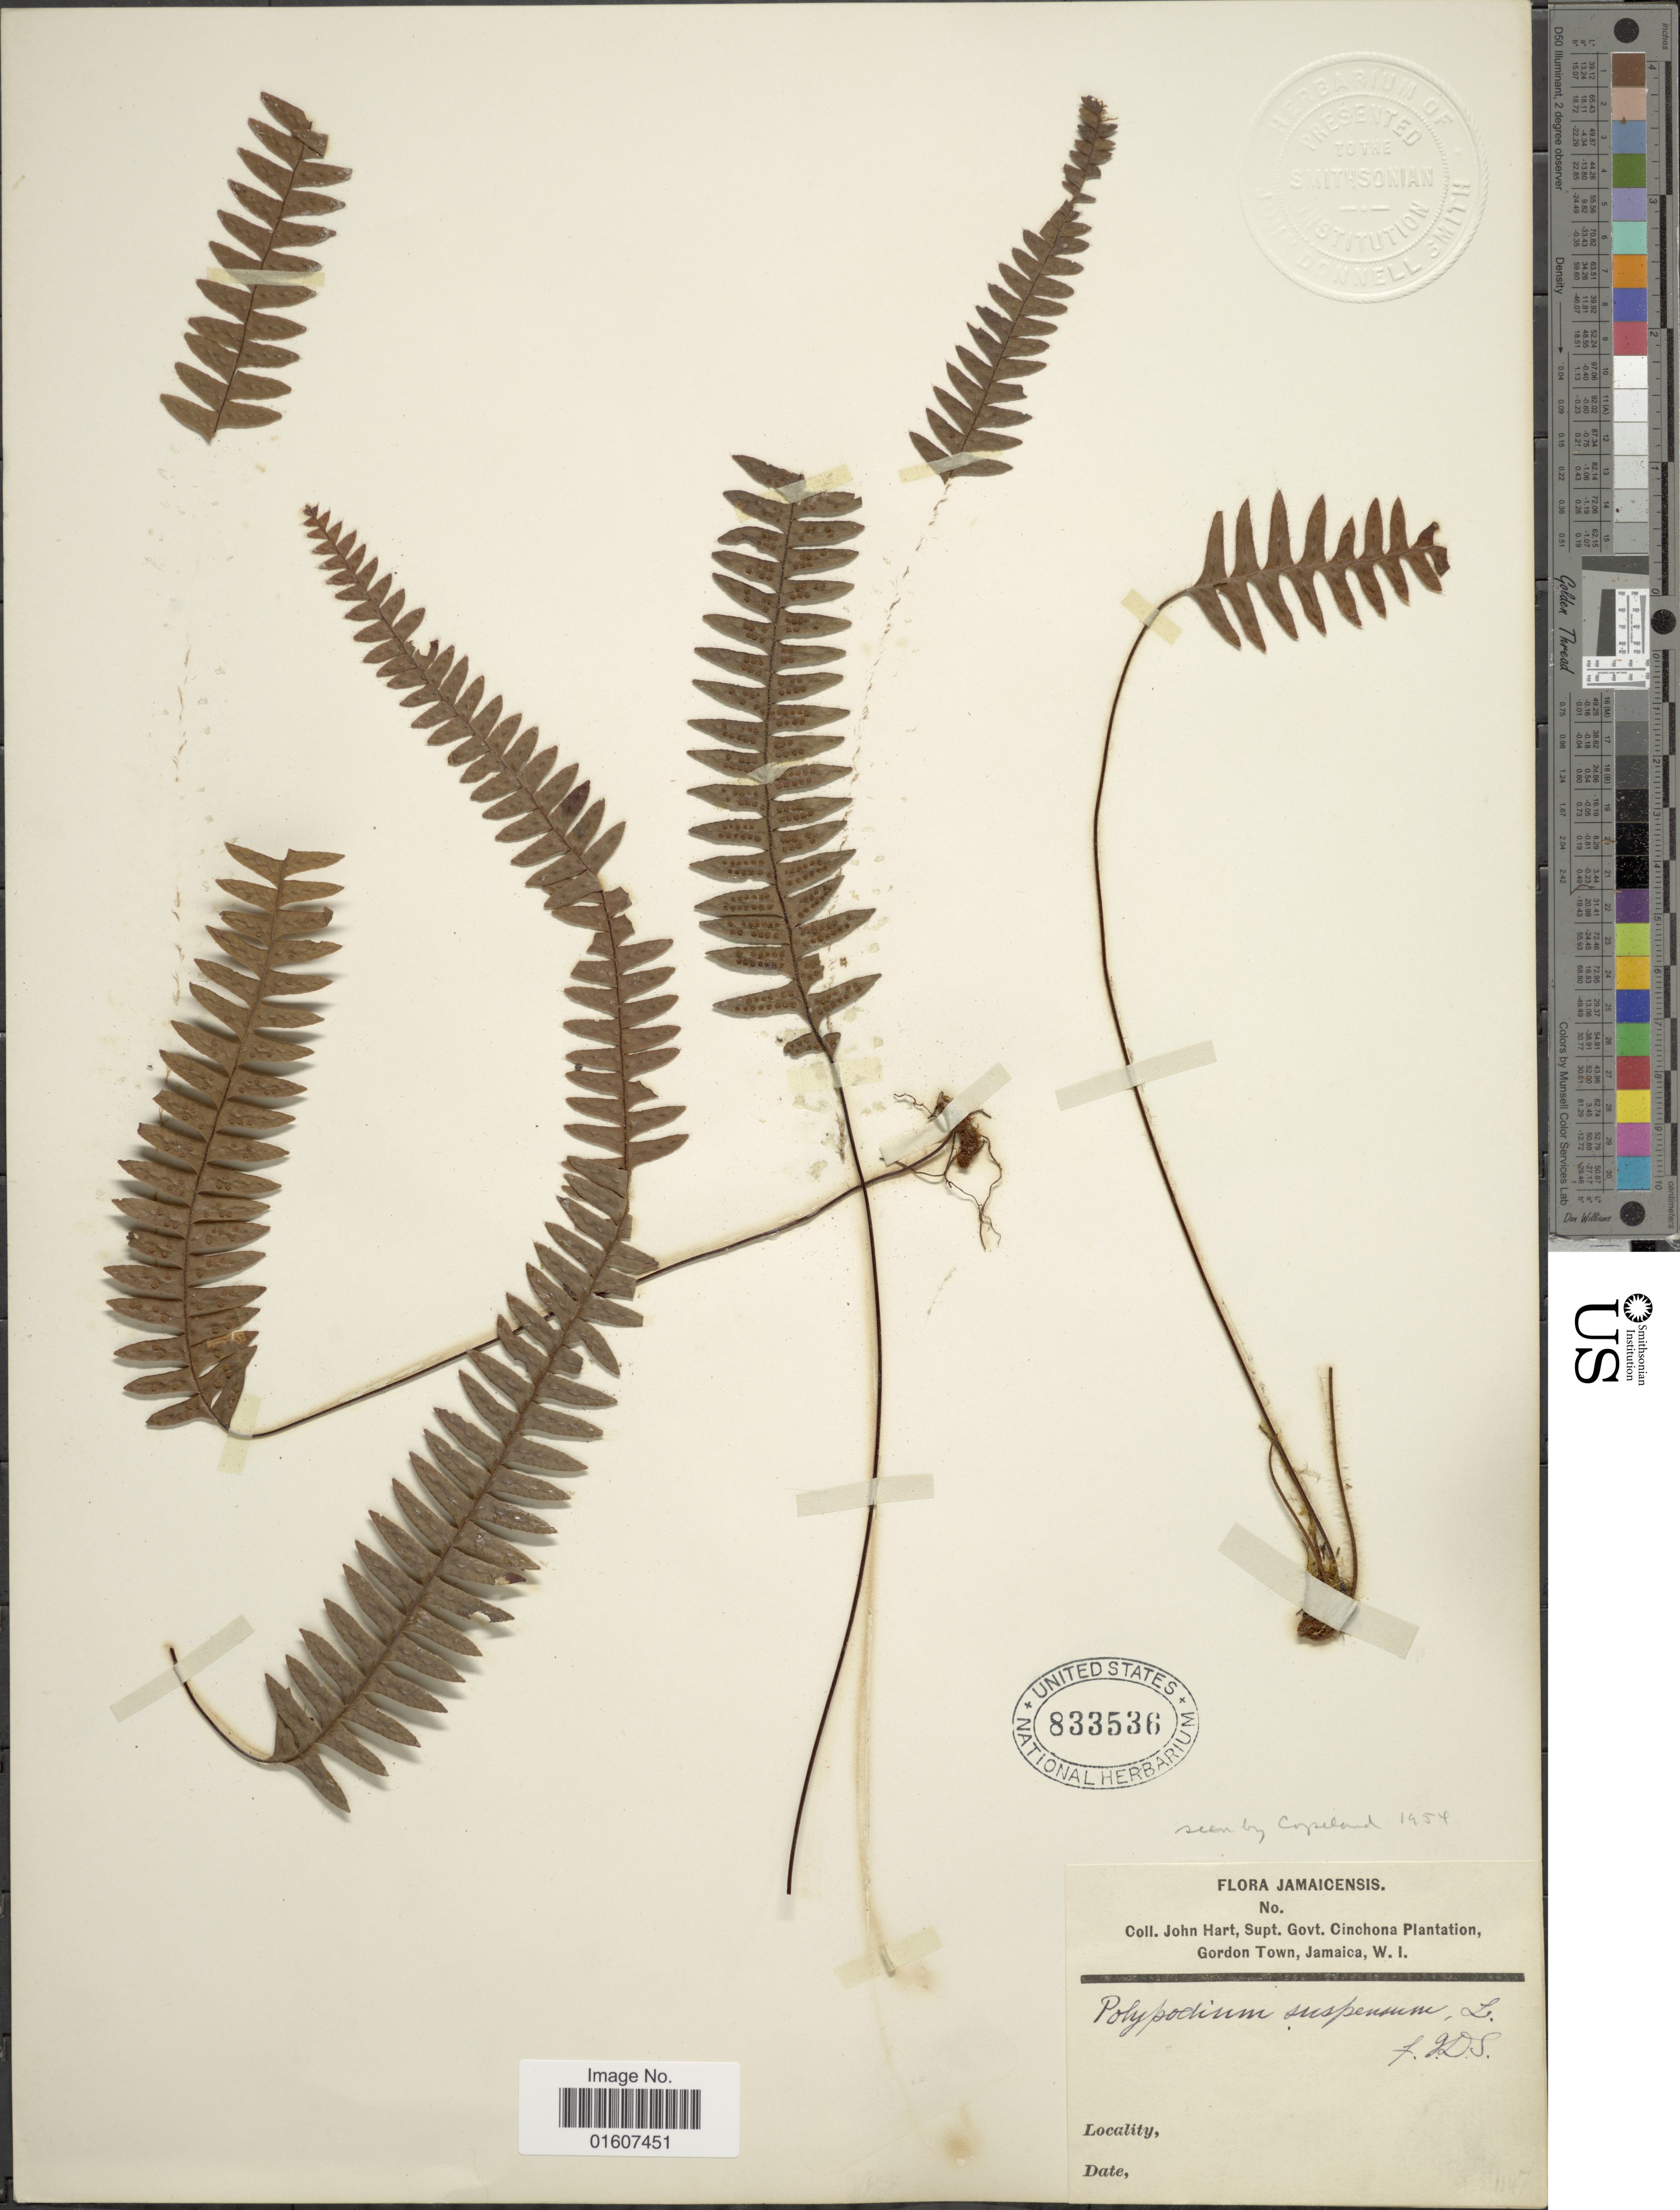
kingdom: Plantae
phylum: Tracheophyta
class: Polypodiopsida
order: Polypodiales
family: Polypodiaceae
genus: Terpsichore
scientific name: Terpsichore asplenifolia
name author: (L.) A.R. Sm.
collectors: J. H. Hart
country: Jamaica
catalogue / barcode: US 833536